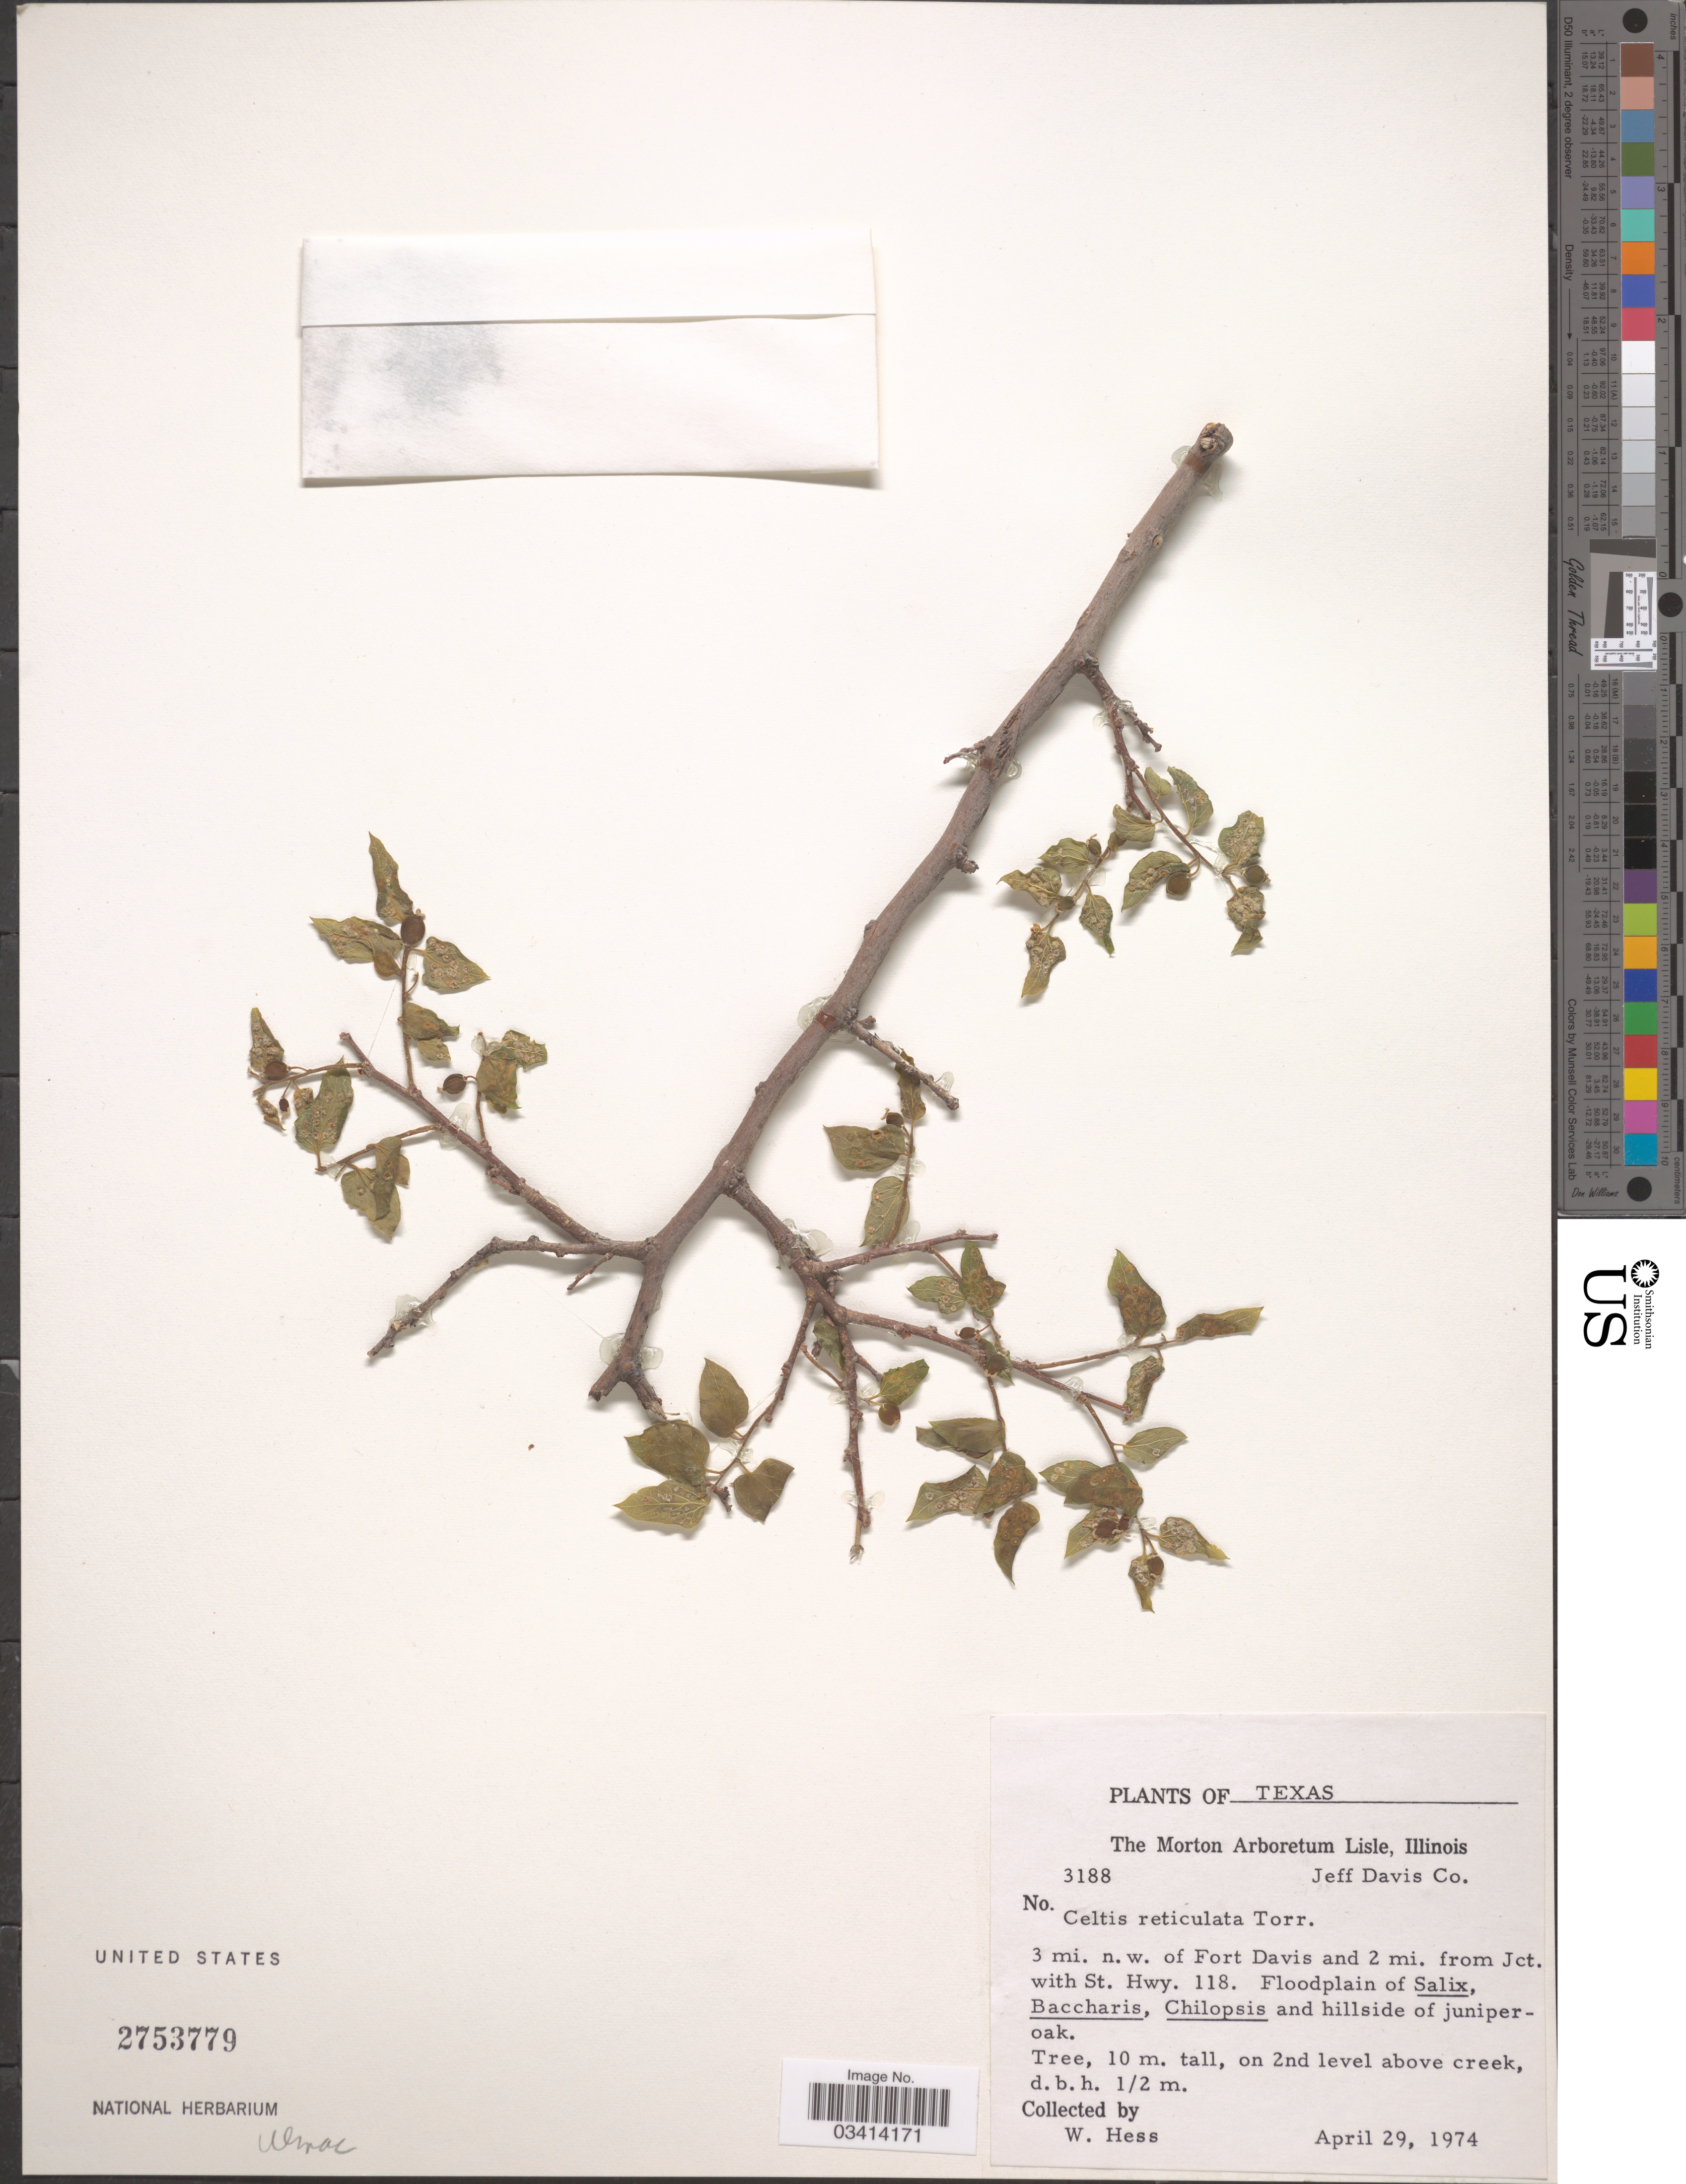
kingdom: Plantae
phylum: Tracheophyta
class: Magnoliopsida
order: Rosales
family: Cannabaceae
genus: Celtis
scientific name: Celtis reticulata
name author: Torr.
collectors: W. Hess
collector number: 3188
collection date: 1974-04-29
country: United States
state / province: Texas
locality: Jeff Davis Co. 3 mi. n. w. of Fort Davis and 2 mi. from Jct. with St. Hwy. 118.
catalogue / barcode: US 2753779